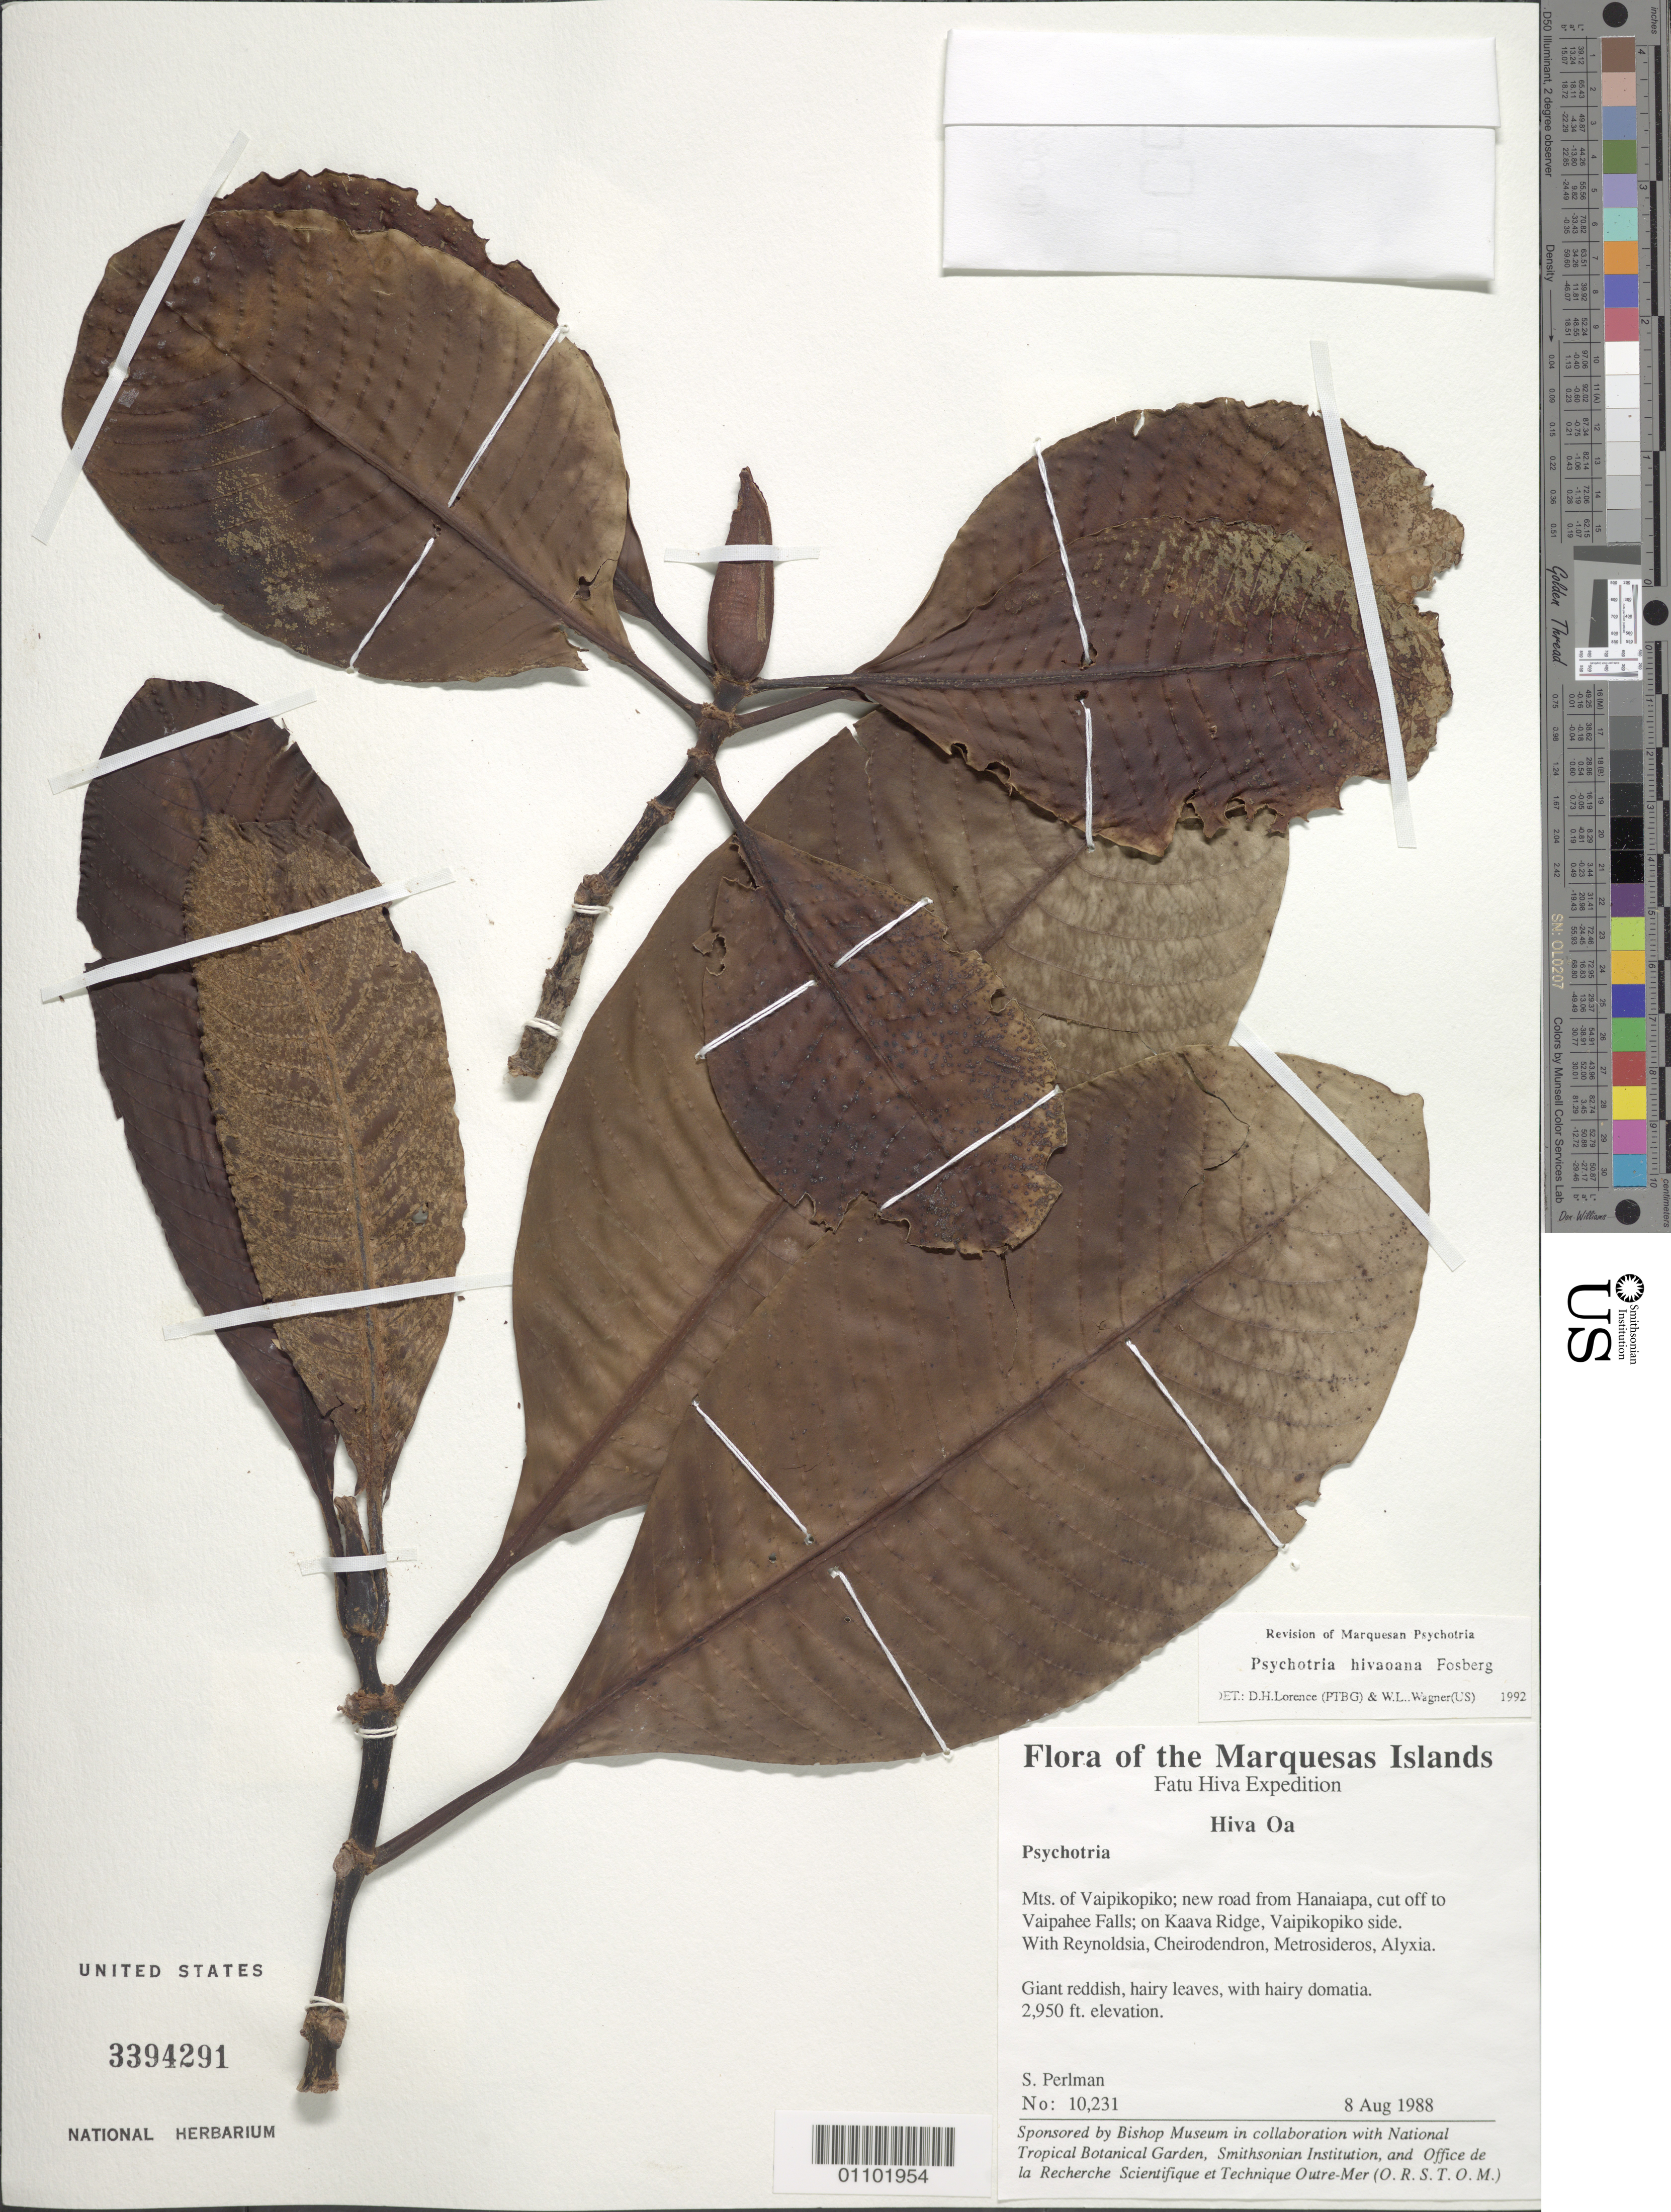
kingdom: Plantae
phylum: Tracheophyta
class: Magnoliopsida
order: Gentianales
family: Rubiaceae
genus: Psychotria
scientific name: Psychotria hivaoana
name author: Fosberg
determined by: Lorence, David H.; Wagner, W. H.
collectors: S. P. Perlman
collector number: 10231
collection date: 1988-08-08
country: French Polynesia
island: Hiva Oa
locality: Mountains of Vaipikopiko, new road from Hahaiapa, cut off to Vaipahee Falls, on Kaava Ridge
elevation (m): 899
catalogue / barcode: US 3394291